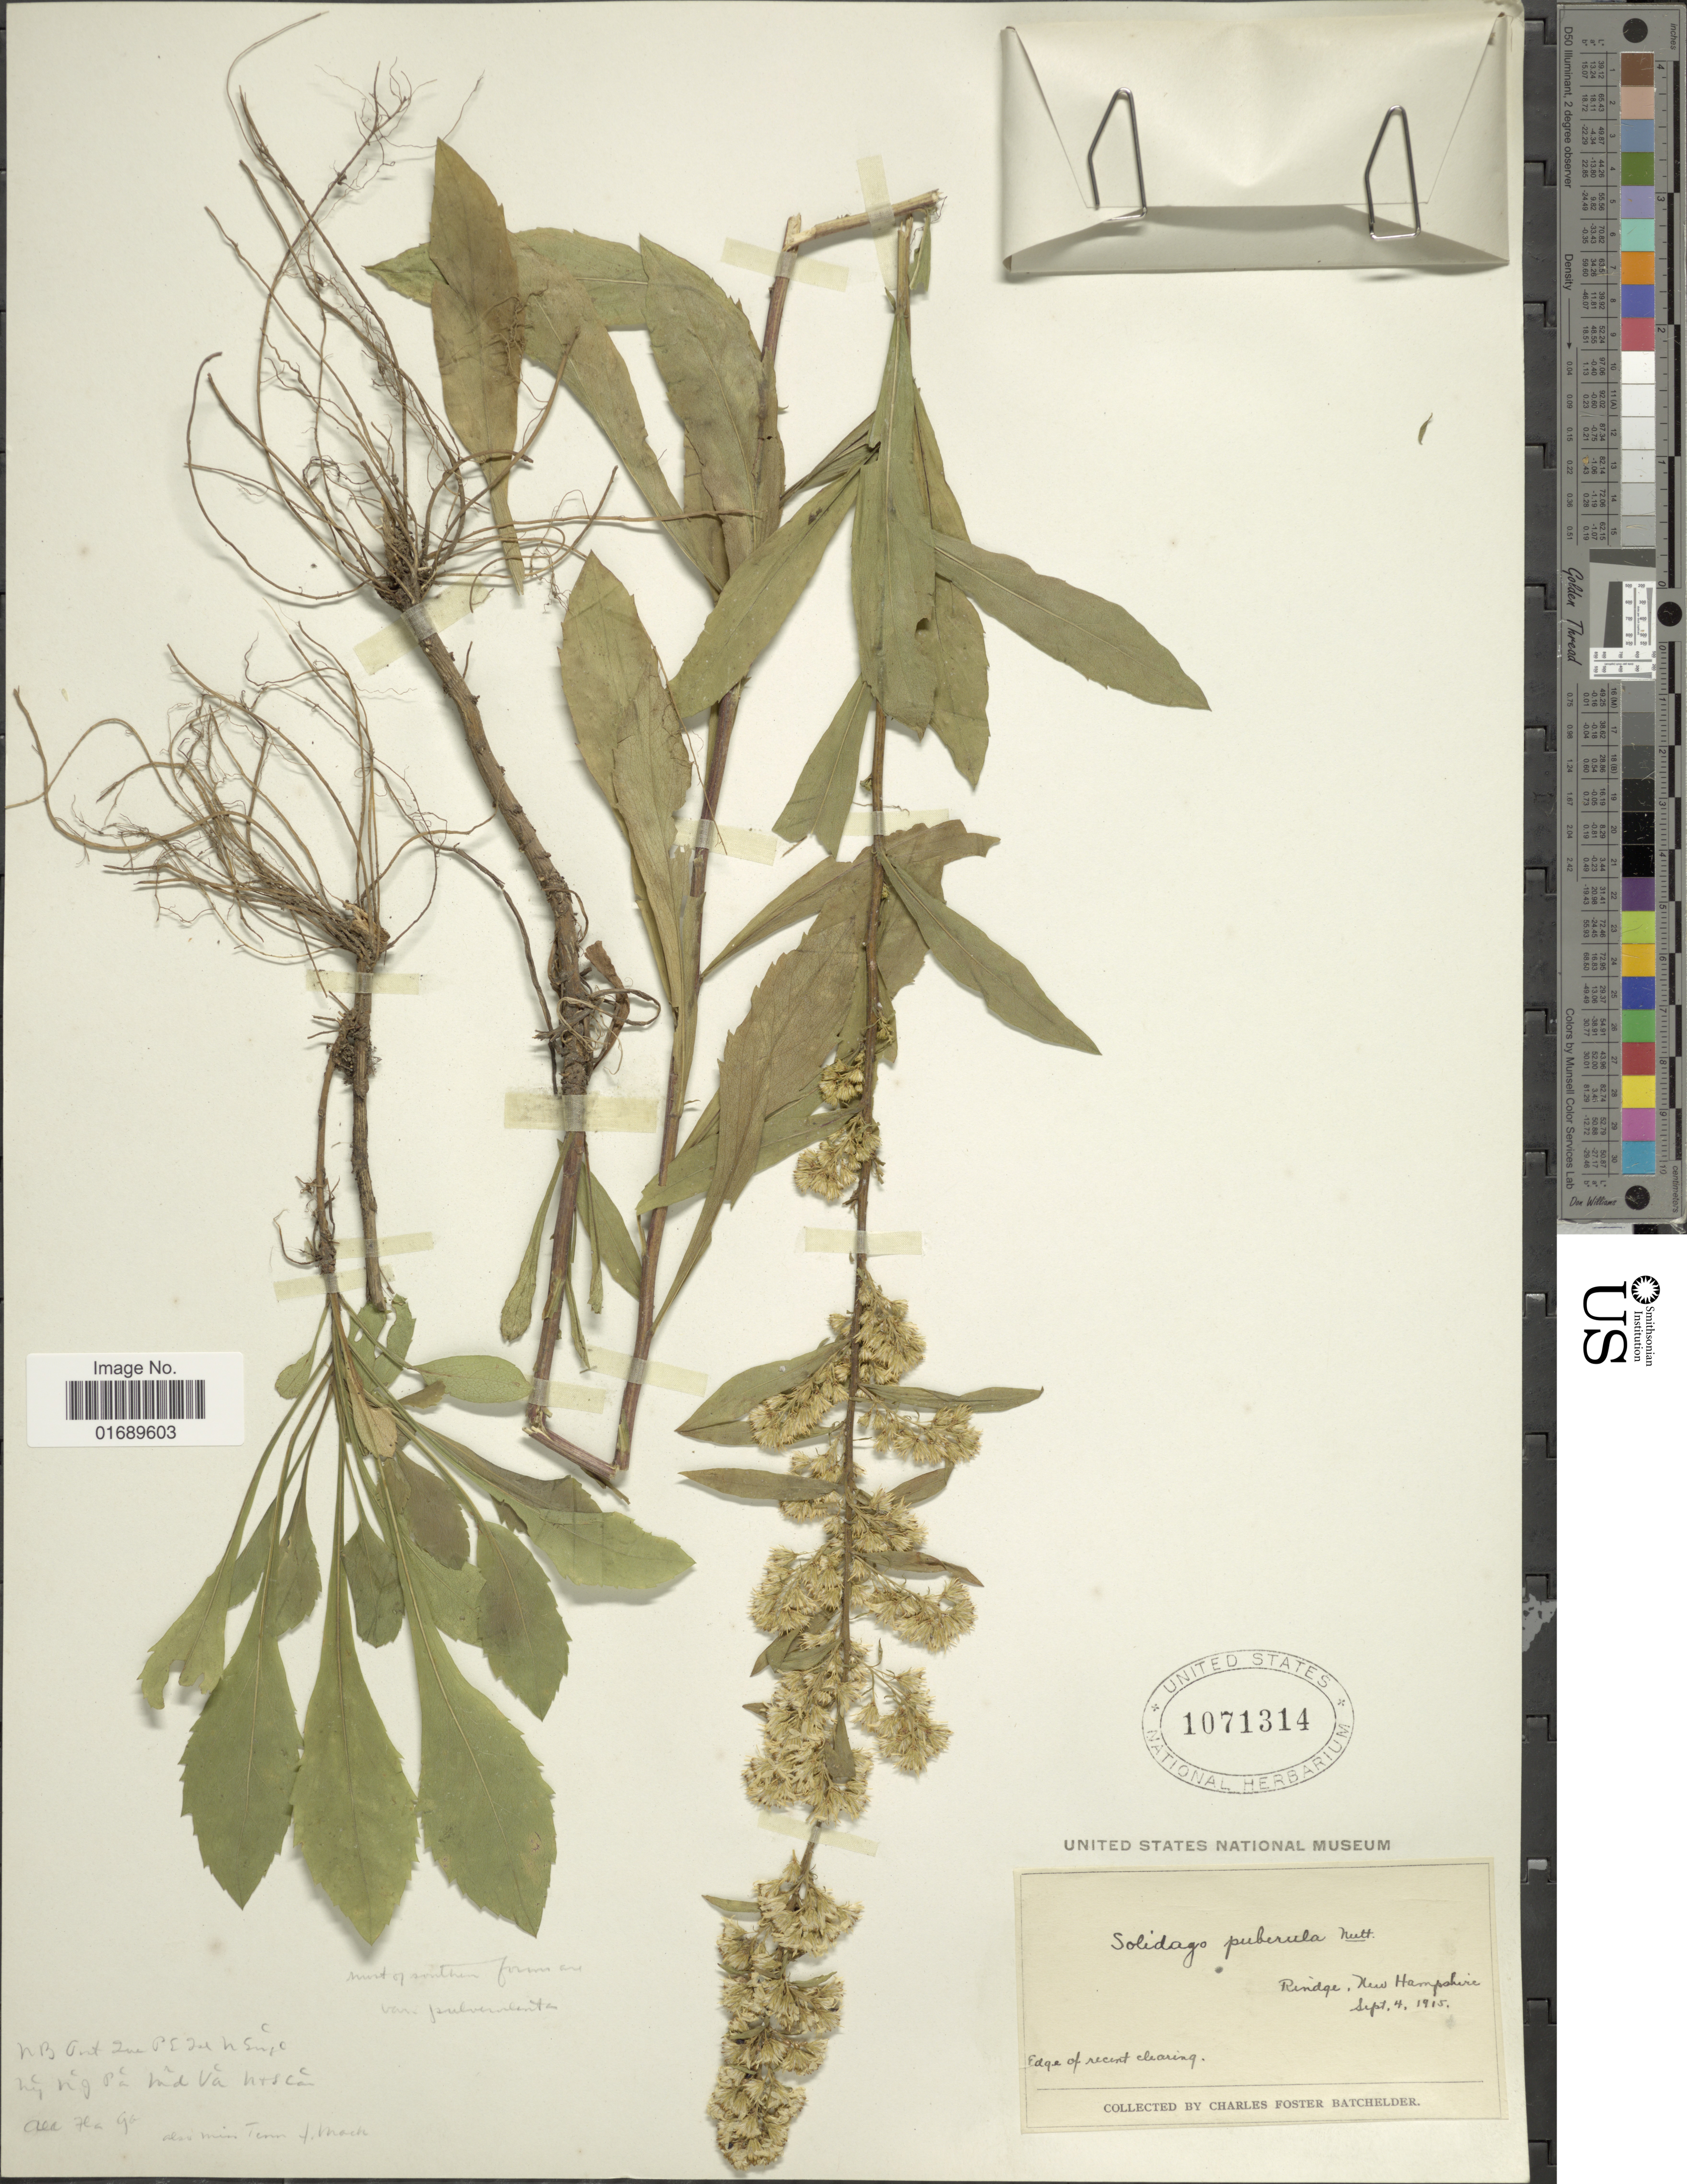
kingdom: Plantae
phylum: Tracheophyta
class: Magnoliopsida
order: Asterales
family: Asteraceae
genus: Solidago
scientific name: Solidago puberula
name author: Nutt.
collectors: C. Batchelder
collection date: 1915-09-04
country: United States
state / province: New Hampshire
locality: Rindige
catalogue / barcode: US 1071314